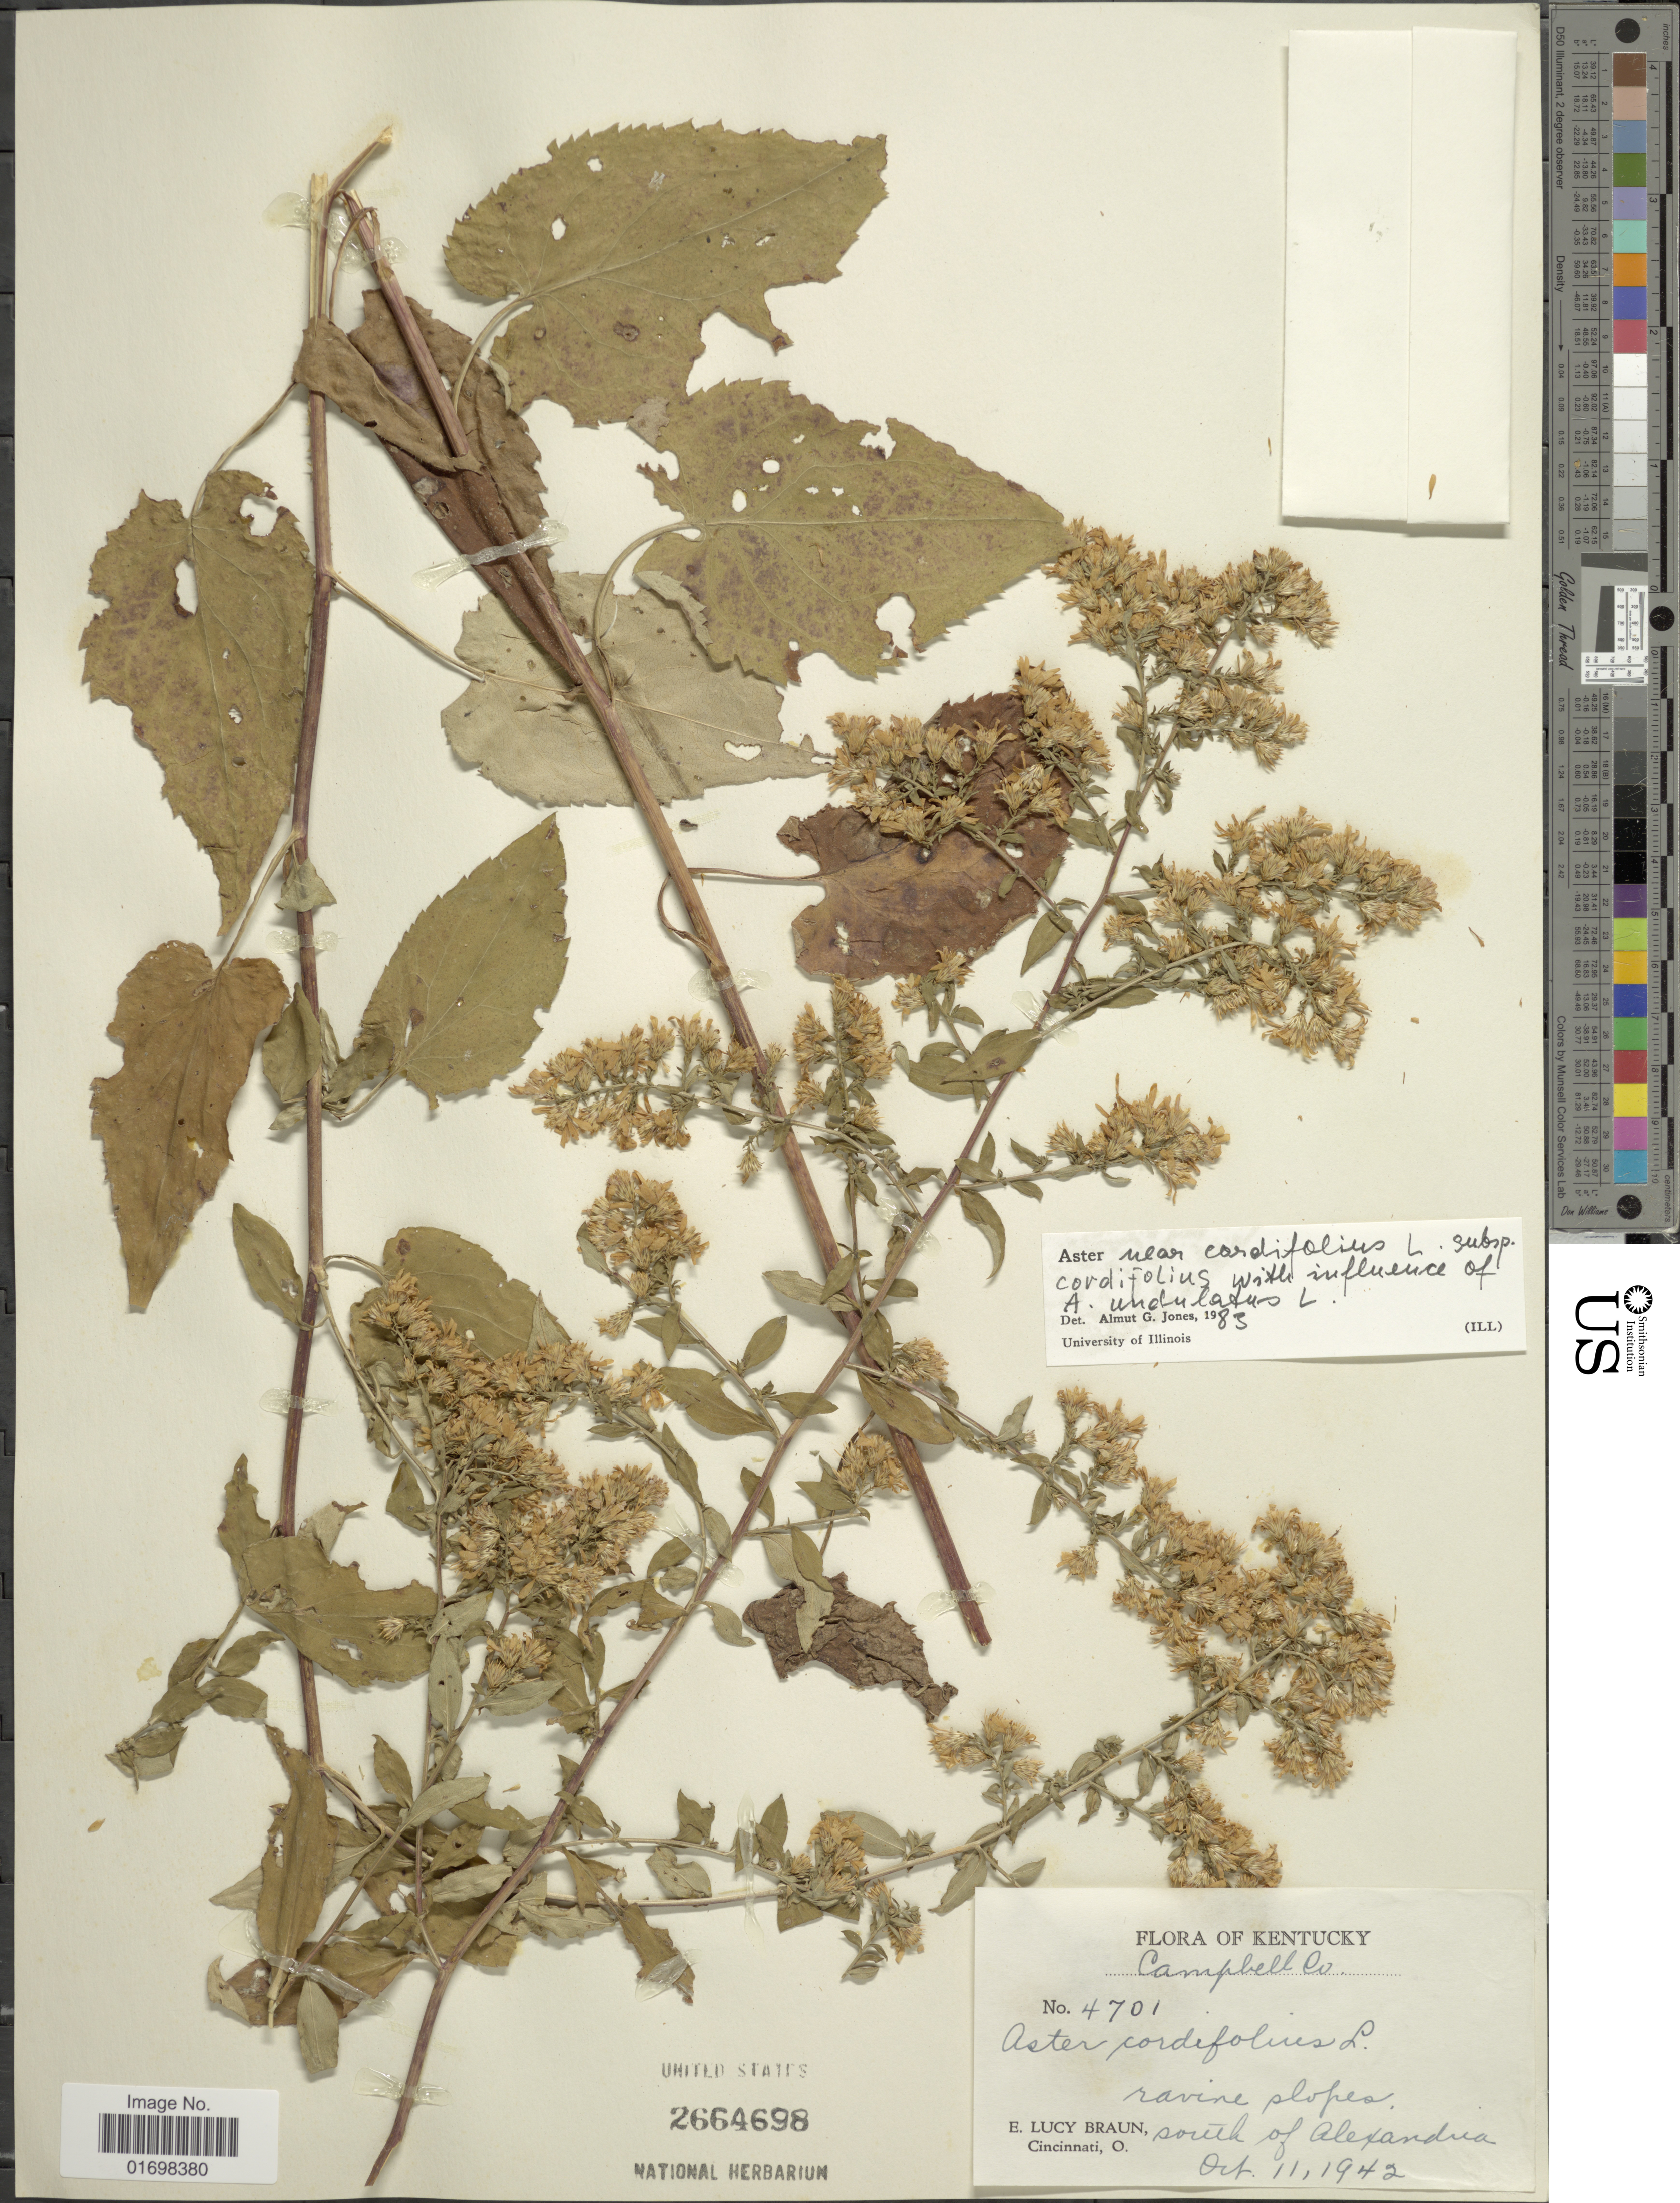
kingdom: Plantae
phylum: Tracheophyta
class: Magnoliopsida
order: Asterales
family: Asteraceae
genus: Symphyotrichum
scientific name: Symphyotrichum cordifolium var. cordifolium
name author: (L.) G.L. Nesom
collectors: E. L. Braun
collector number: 4701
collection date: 1942-10-11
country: United States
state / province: Kentucky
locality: Campbell Co. South of Alexandra.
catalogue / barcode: US 2664698